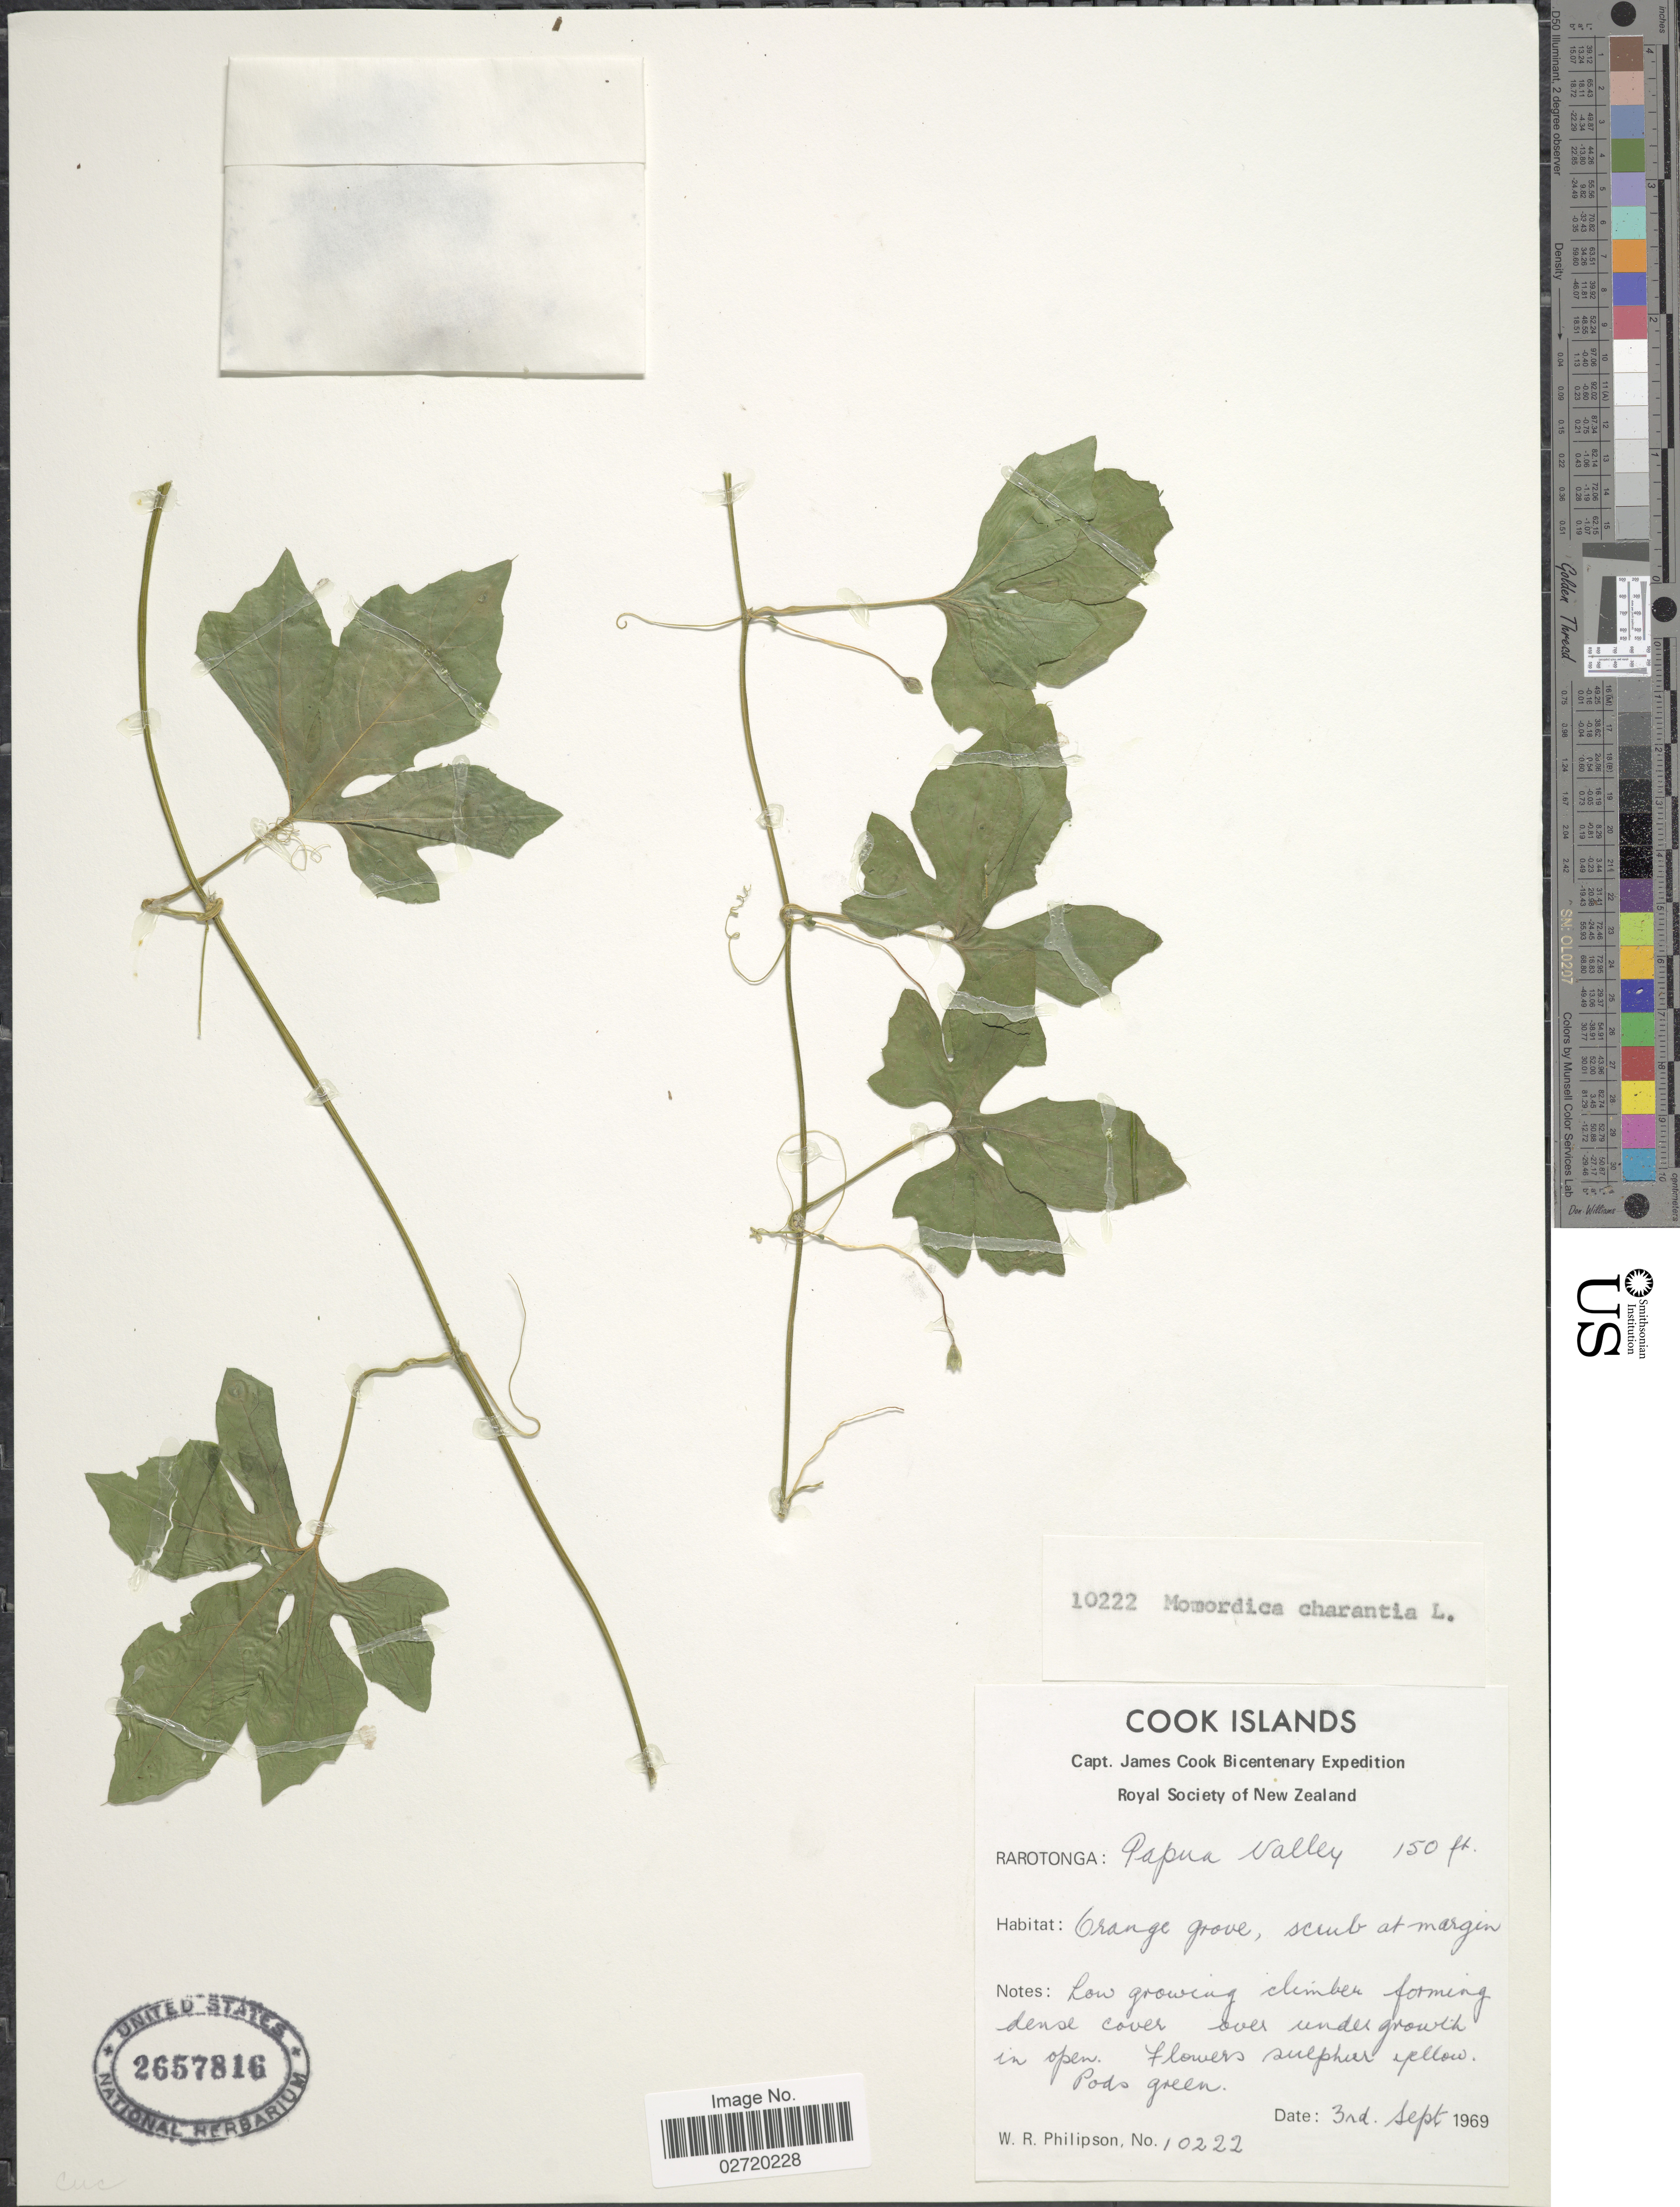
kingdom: Plantae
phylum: Tracheophyta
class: Magnoliopsida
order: Cucurbitales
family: Cucurbitaceae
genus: Momordica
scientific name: Momordica charantia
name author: L.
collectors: W. R. Philipson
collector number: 10222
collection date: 1969-09-03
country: Cook Islands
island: Rarotonga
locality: Rarotonga: Papua Valley, Orange grove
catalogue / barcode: US 2657816